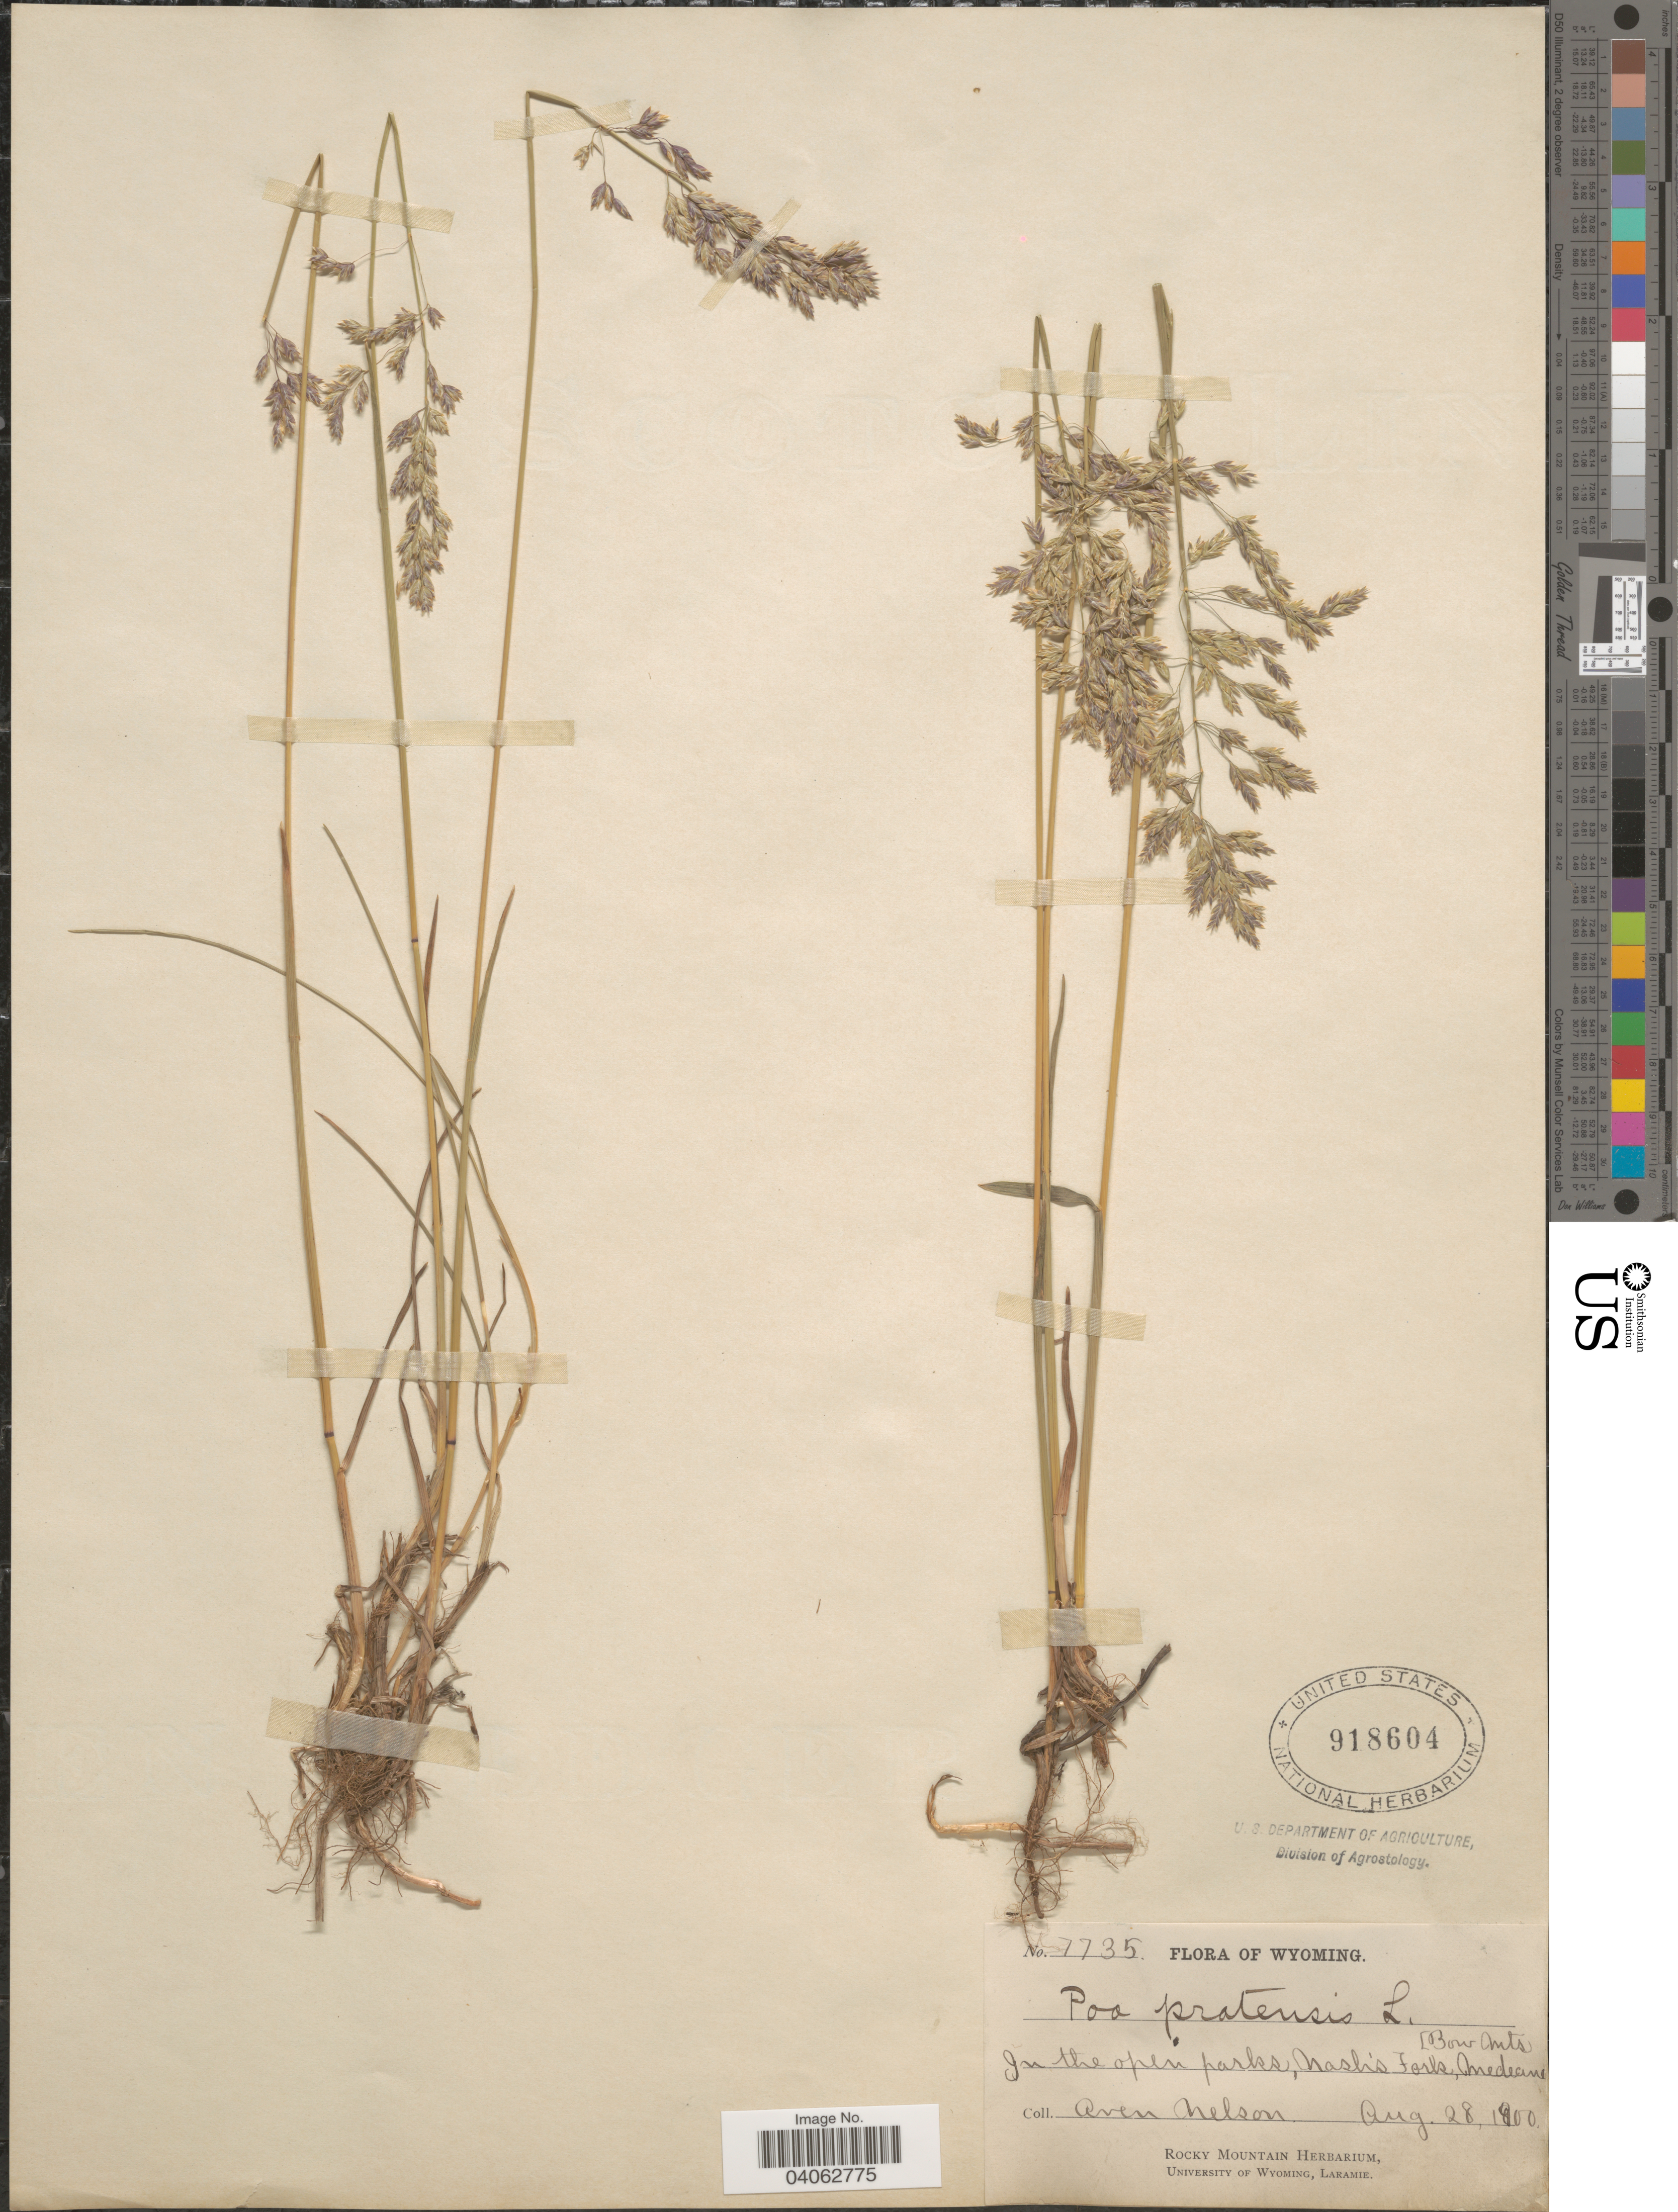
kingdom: Plantae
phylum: Tracheophyta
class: Liliopsida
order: Poales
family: Poaceae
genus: Poa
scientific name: Poa pratensis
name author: L.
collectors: A. Nelson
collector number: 7735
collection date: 1800-08-28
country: United States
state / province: Wyoming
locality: In the open parks, Nash's Fork, Meadeans. Bow Mts.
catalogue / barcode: US 918604